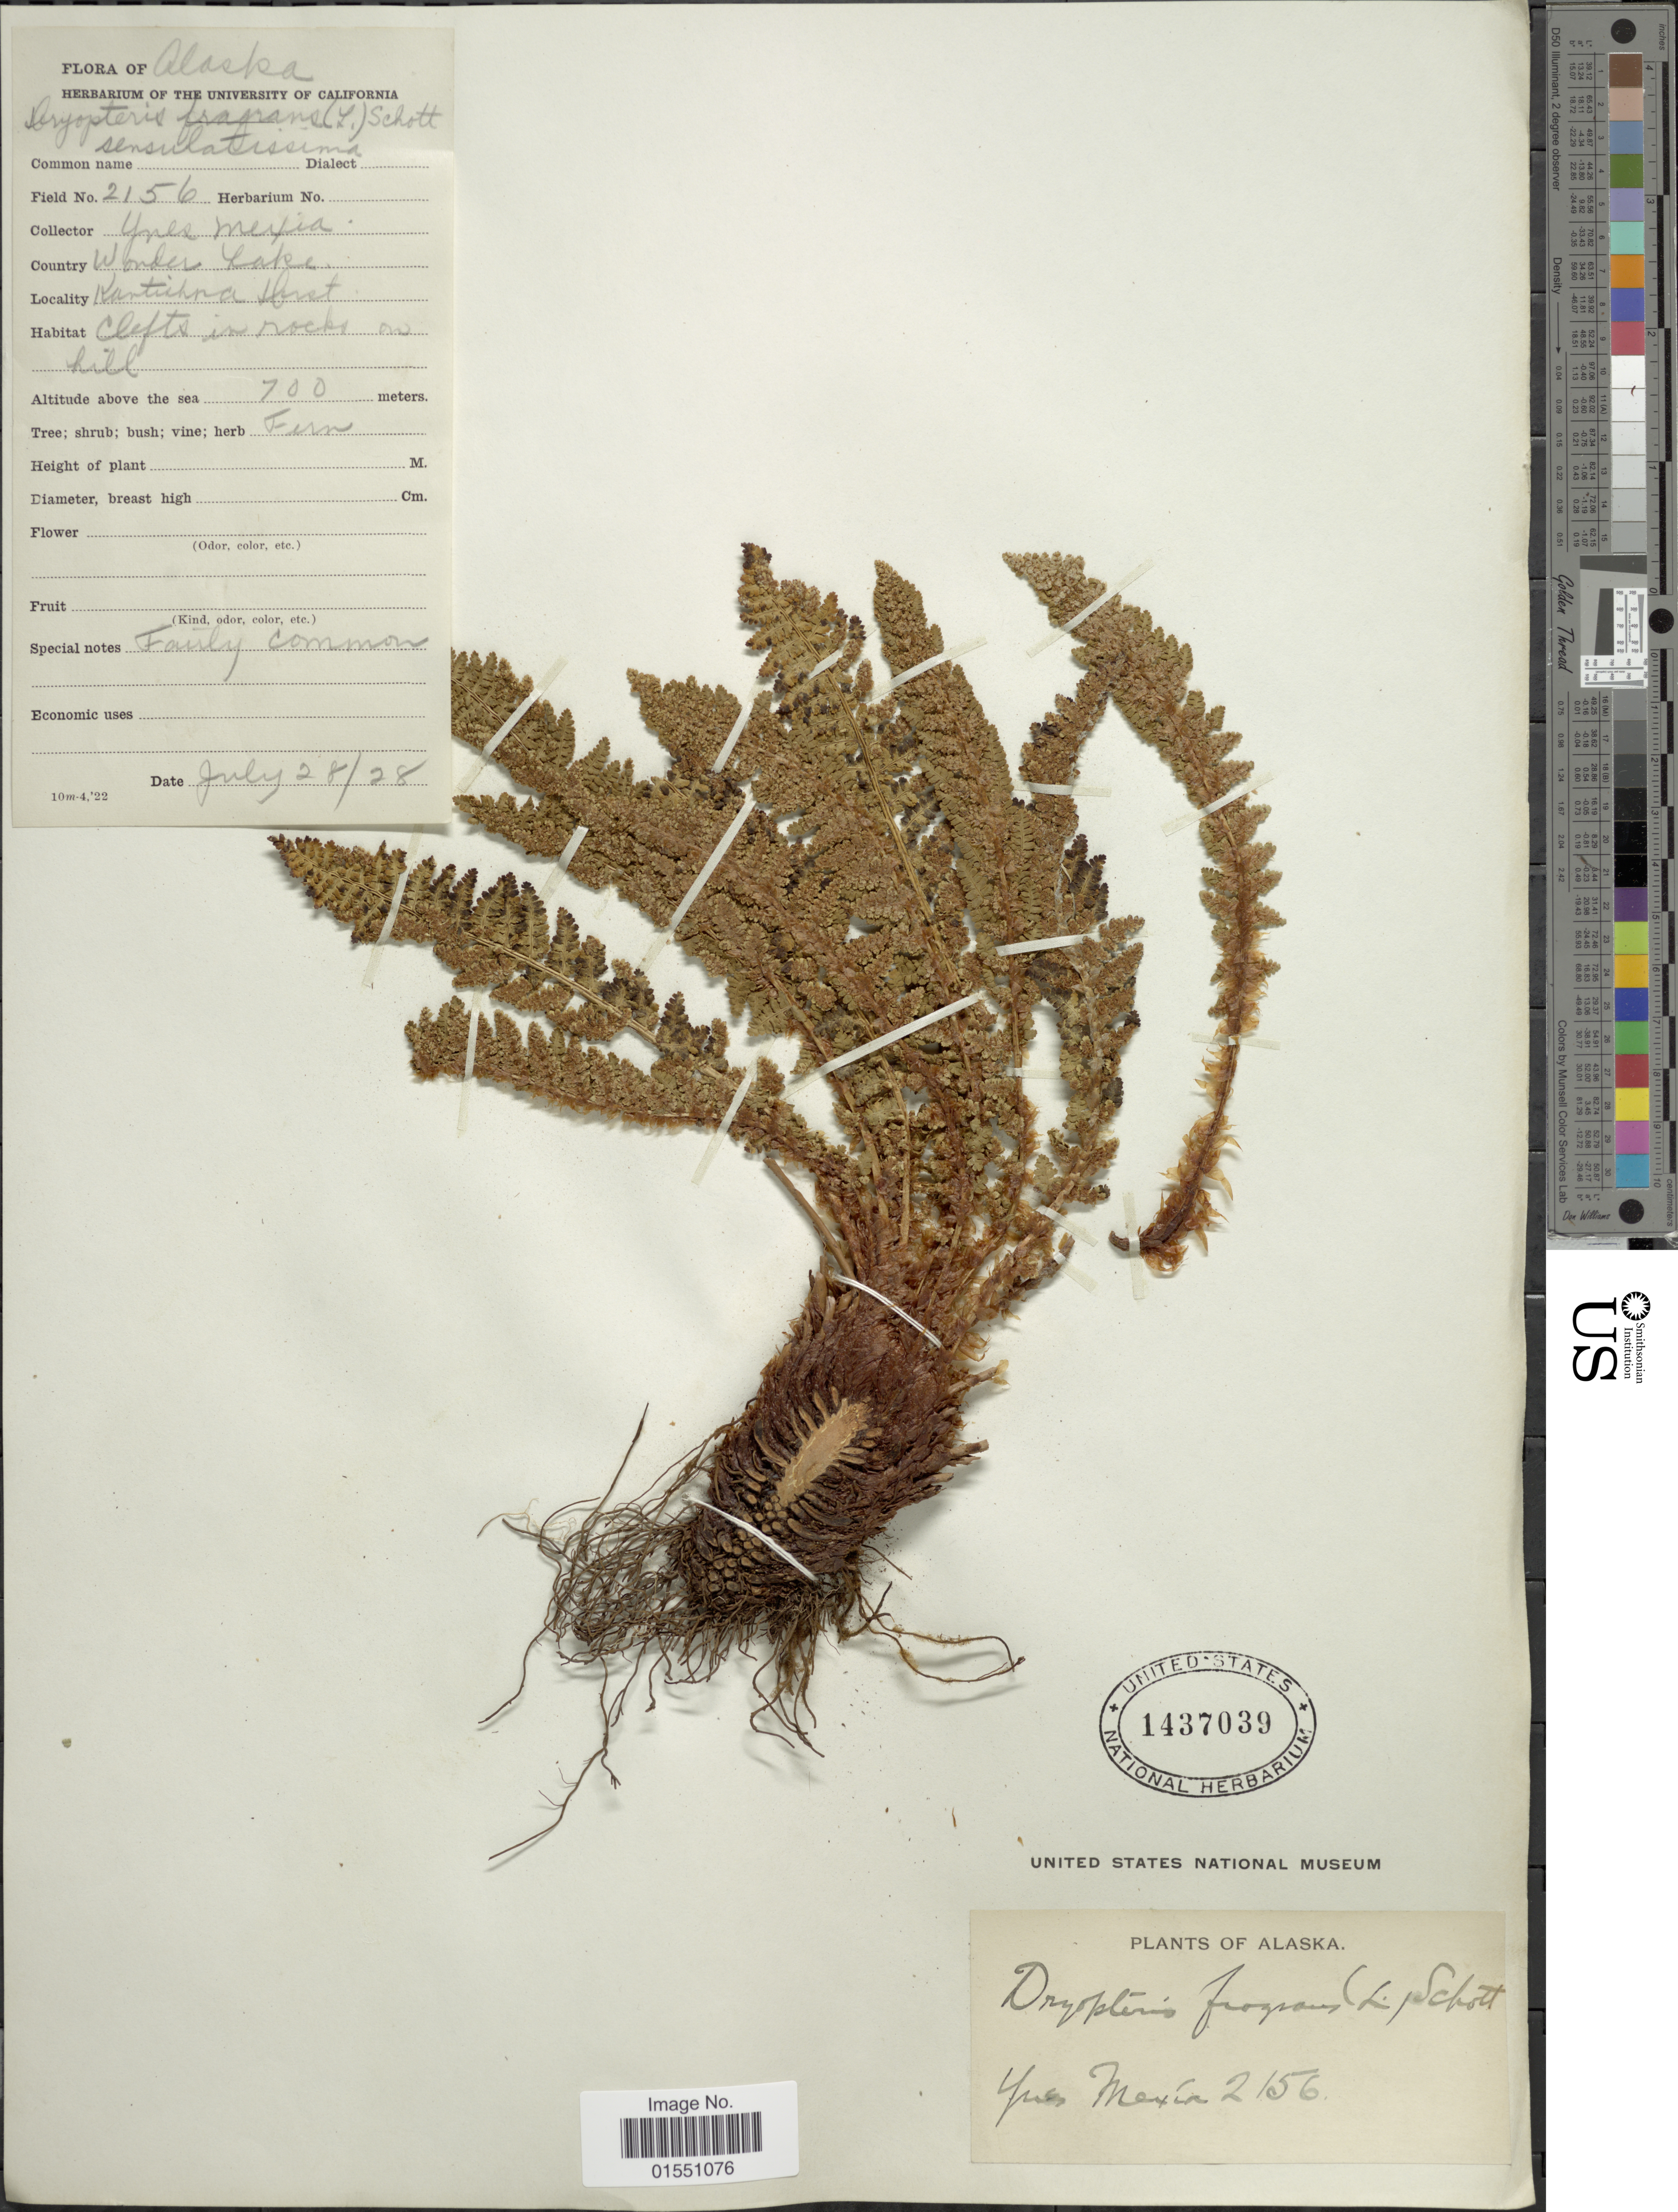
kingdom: Plantae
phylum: Tracheophyta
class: Polypodiopsida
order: Polypodiales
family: Dryopteridaceae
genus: Dryopteris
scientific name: Dryopteris fragrans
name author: (L.) Schott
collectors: Y. Mexia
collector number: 2156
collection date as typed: Transcribed d/m/y: 28/7/28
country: United States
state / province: Alaska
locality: Wonder Lake. Kantishna Dist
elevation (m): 700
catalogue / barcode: US 1437039